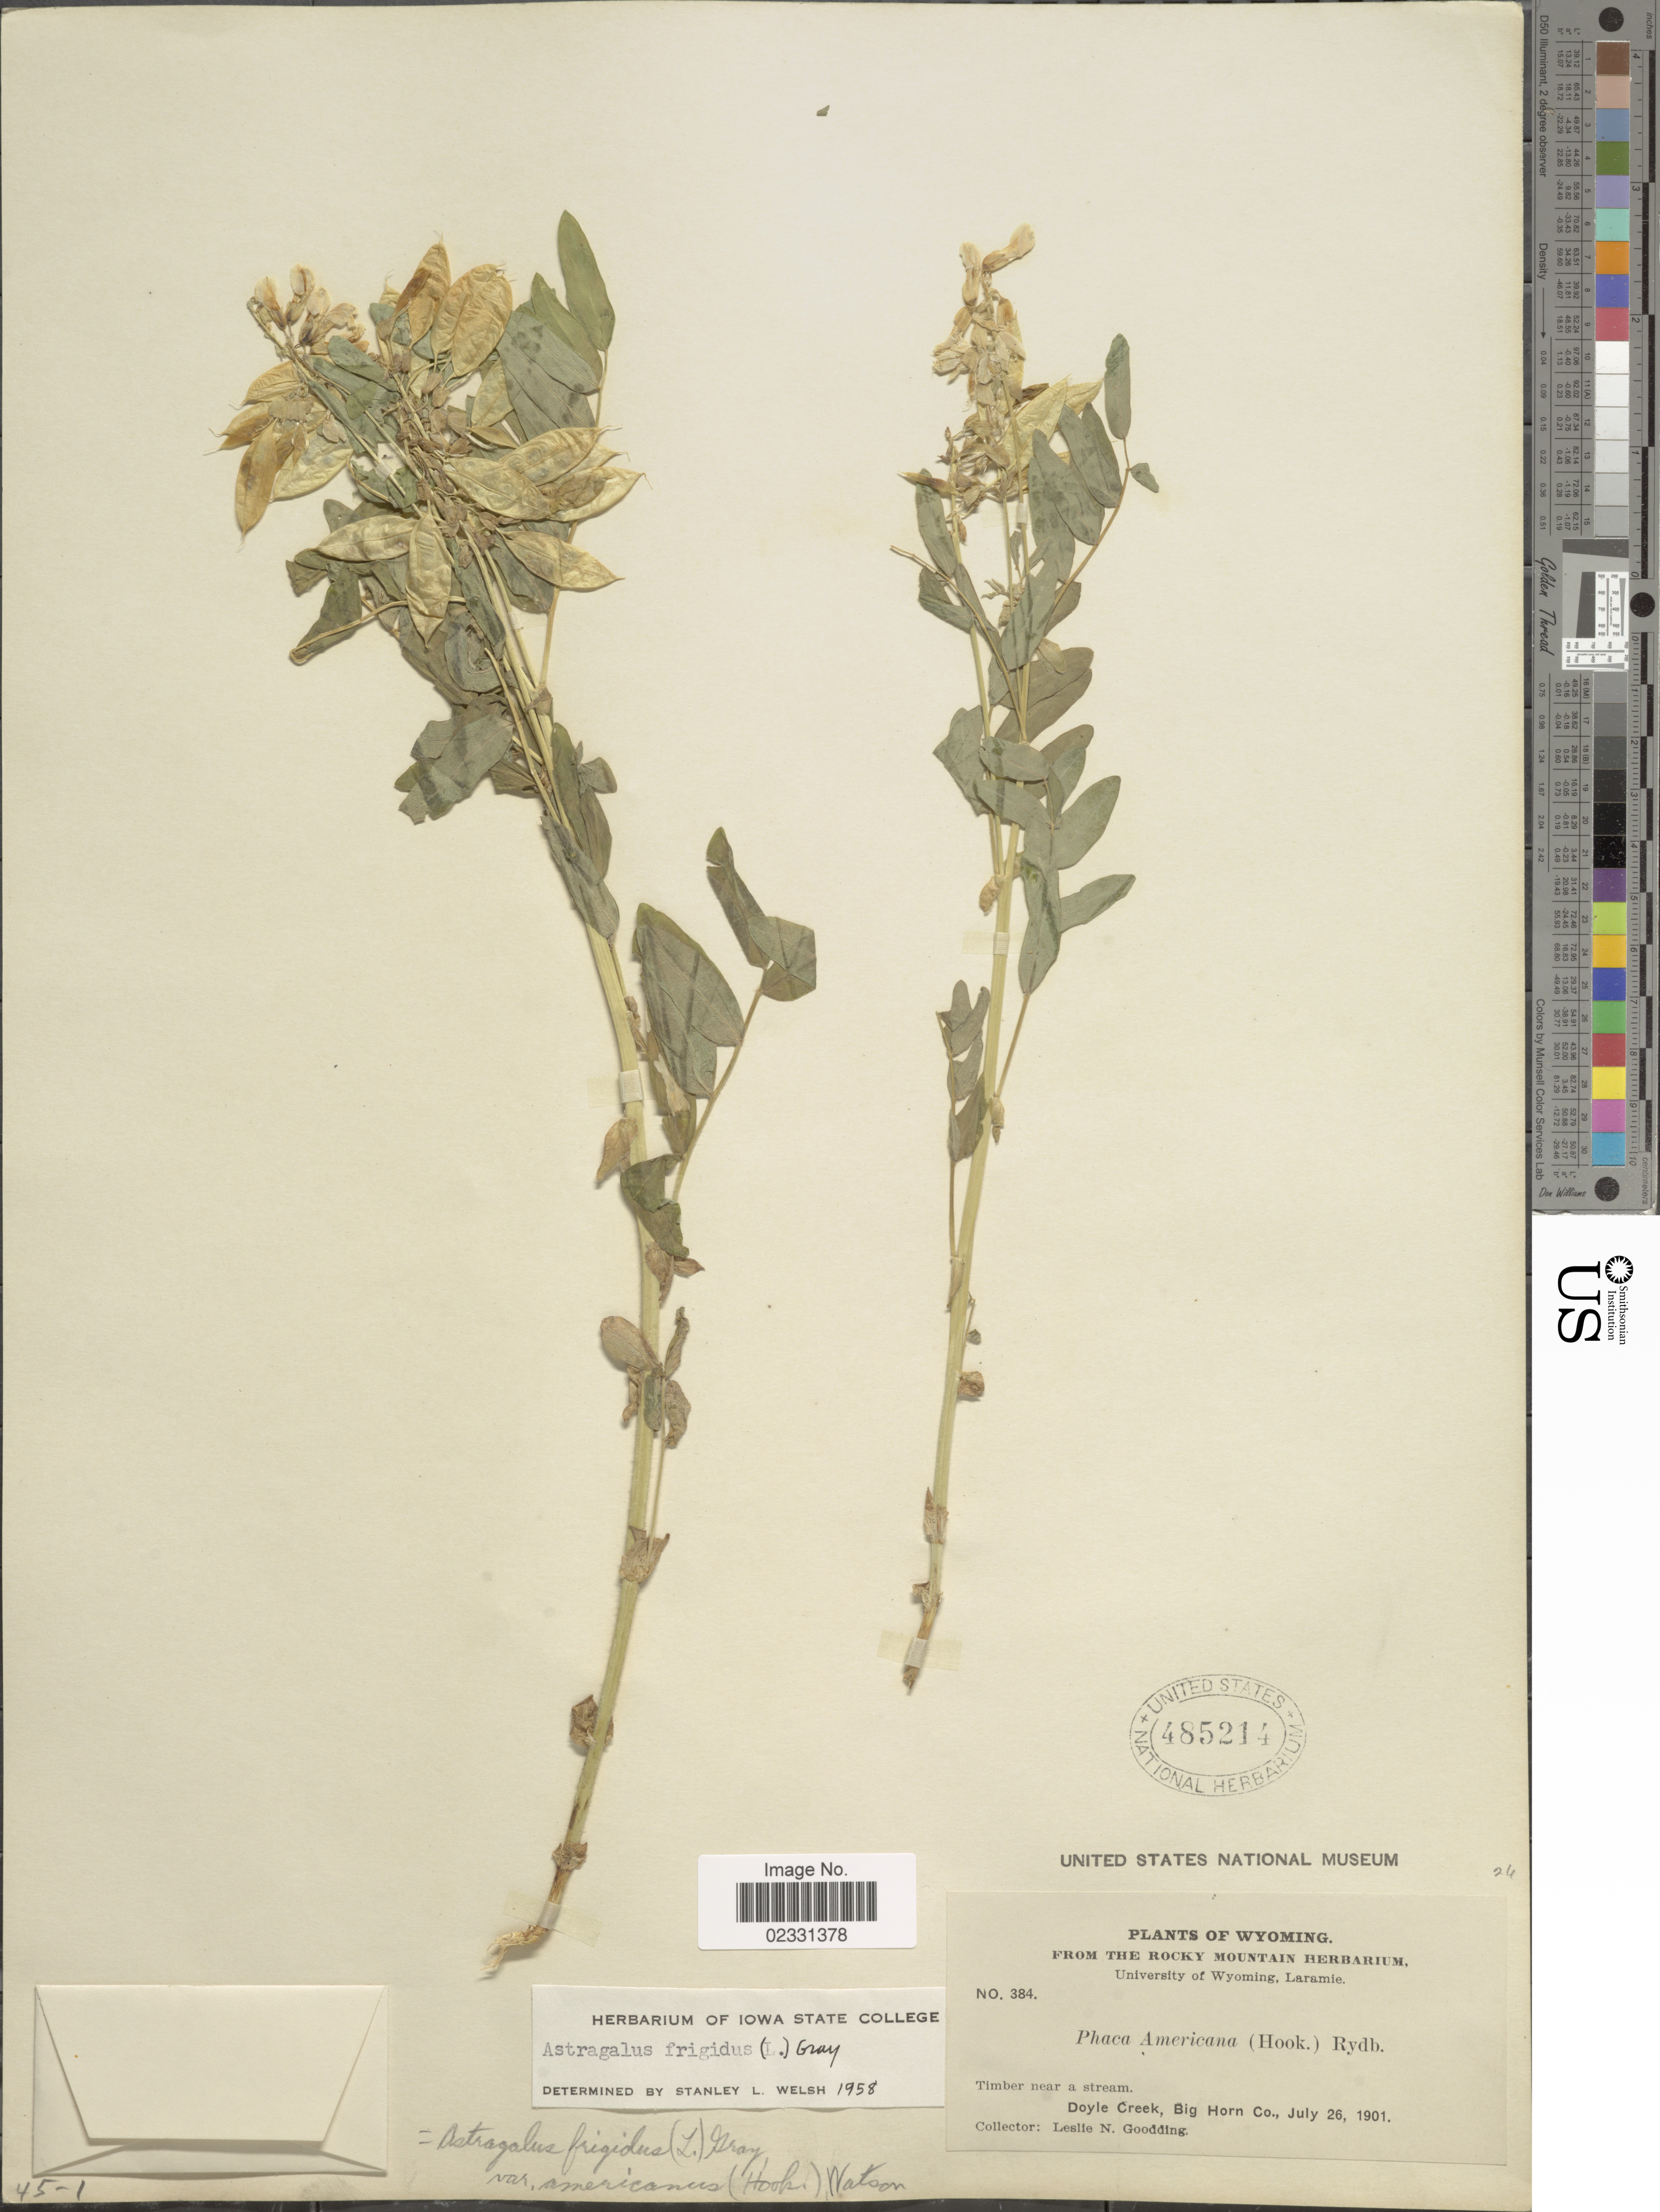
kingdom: Plantae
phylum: Tracheophyta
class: Magnoliopsida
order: Fabales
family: Fabaceae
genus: Astragalus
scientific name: Astragalus frigidus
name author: (L.) A. Gray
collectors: L. N. Goodding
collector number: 384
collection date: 1901-07-26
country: United States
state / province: Wyoming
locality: Timber near a stream, Doyle Creek, Big Horn Co.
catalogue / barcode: US 485214